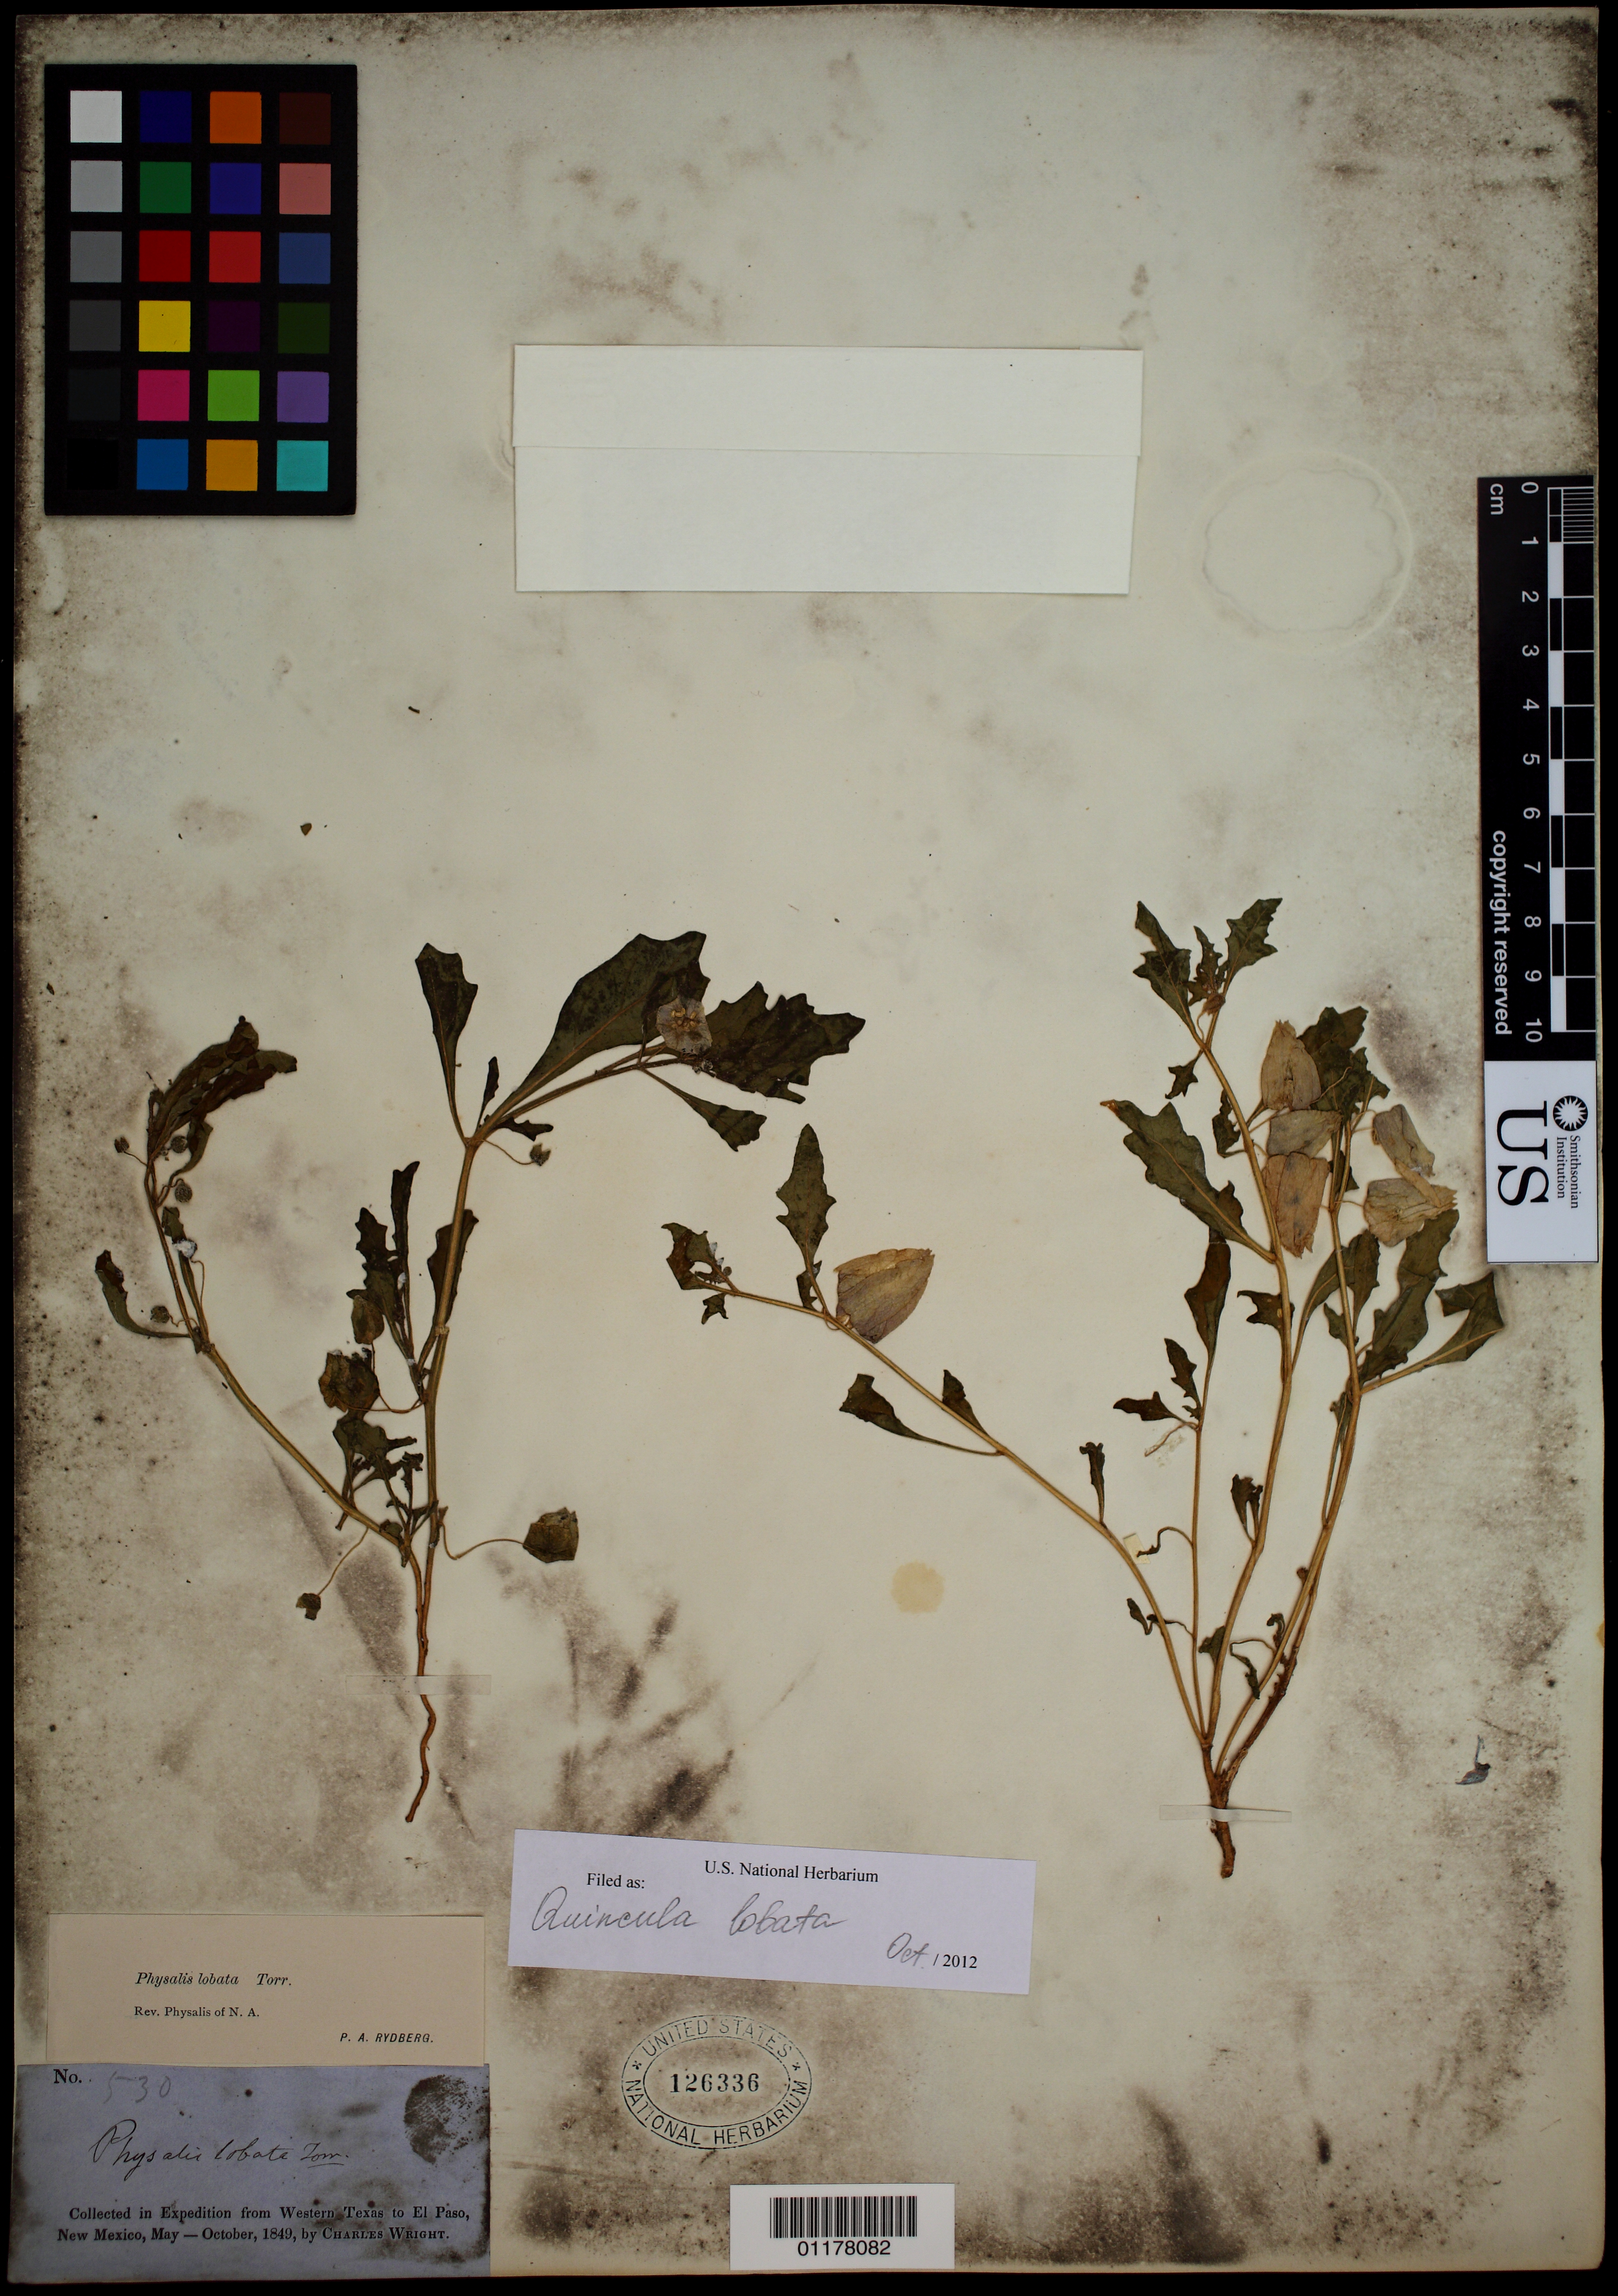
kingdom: Plantae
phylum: Tracheophyta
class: Magnoliopsida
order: Solanales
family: Solanaceae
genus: Quincula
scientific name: Quincula lobata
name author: (Torr.) Raf.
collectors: C. Wright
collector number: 530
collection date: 1849-05/1849-10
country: United States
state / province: New Mexico / Texas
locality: From Western Texas to El Paso, New Mexico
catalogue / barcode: US 126336